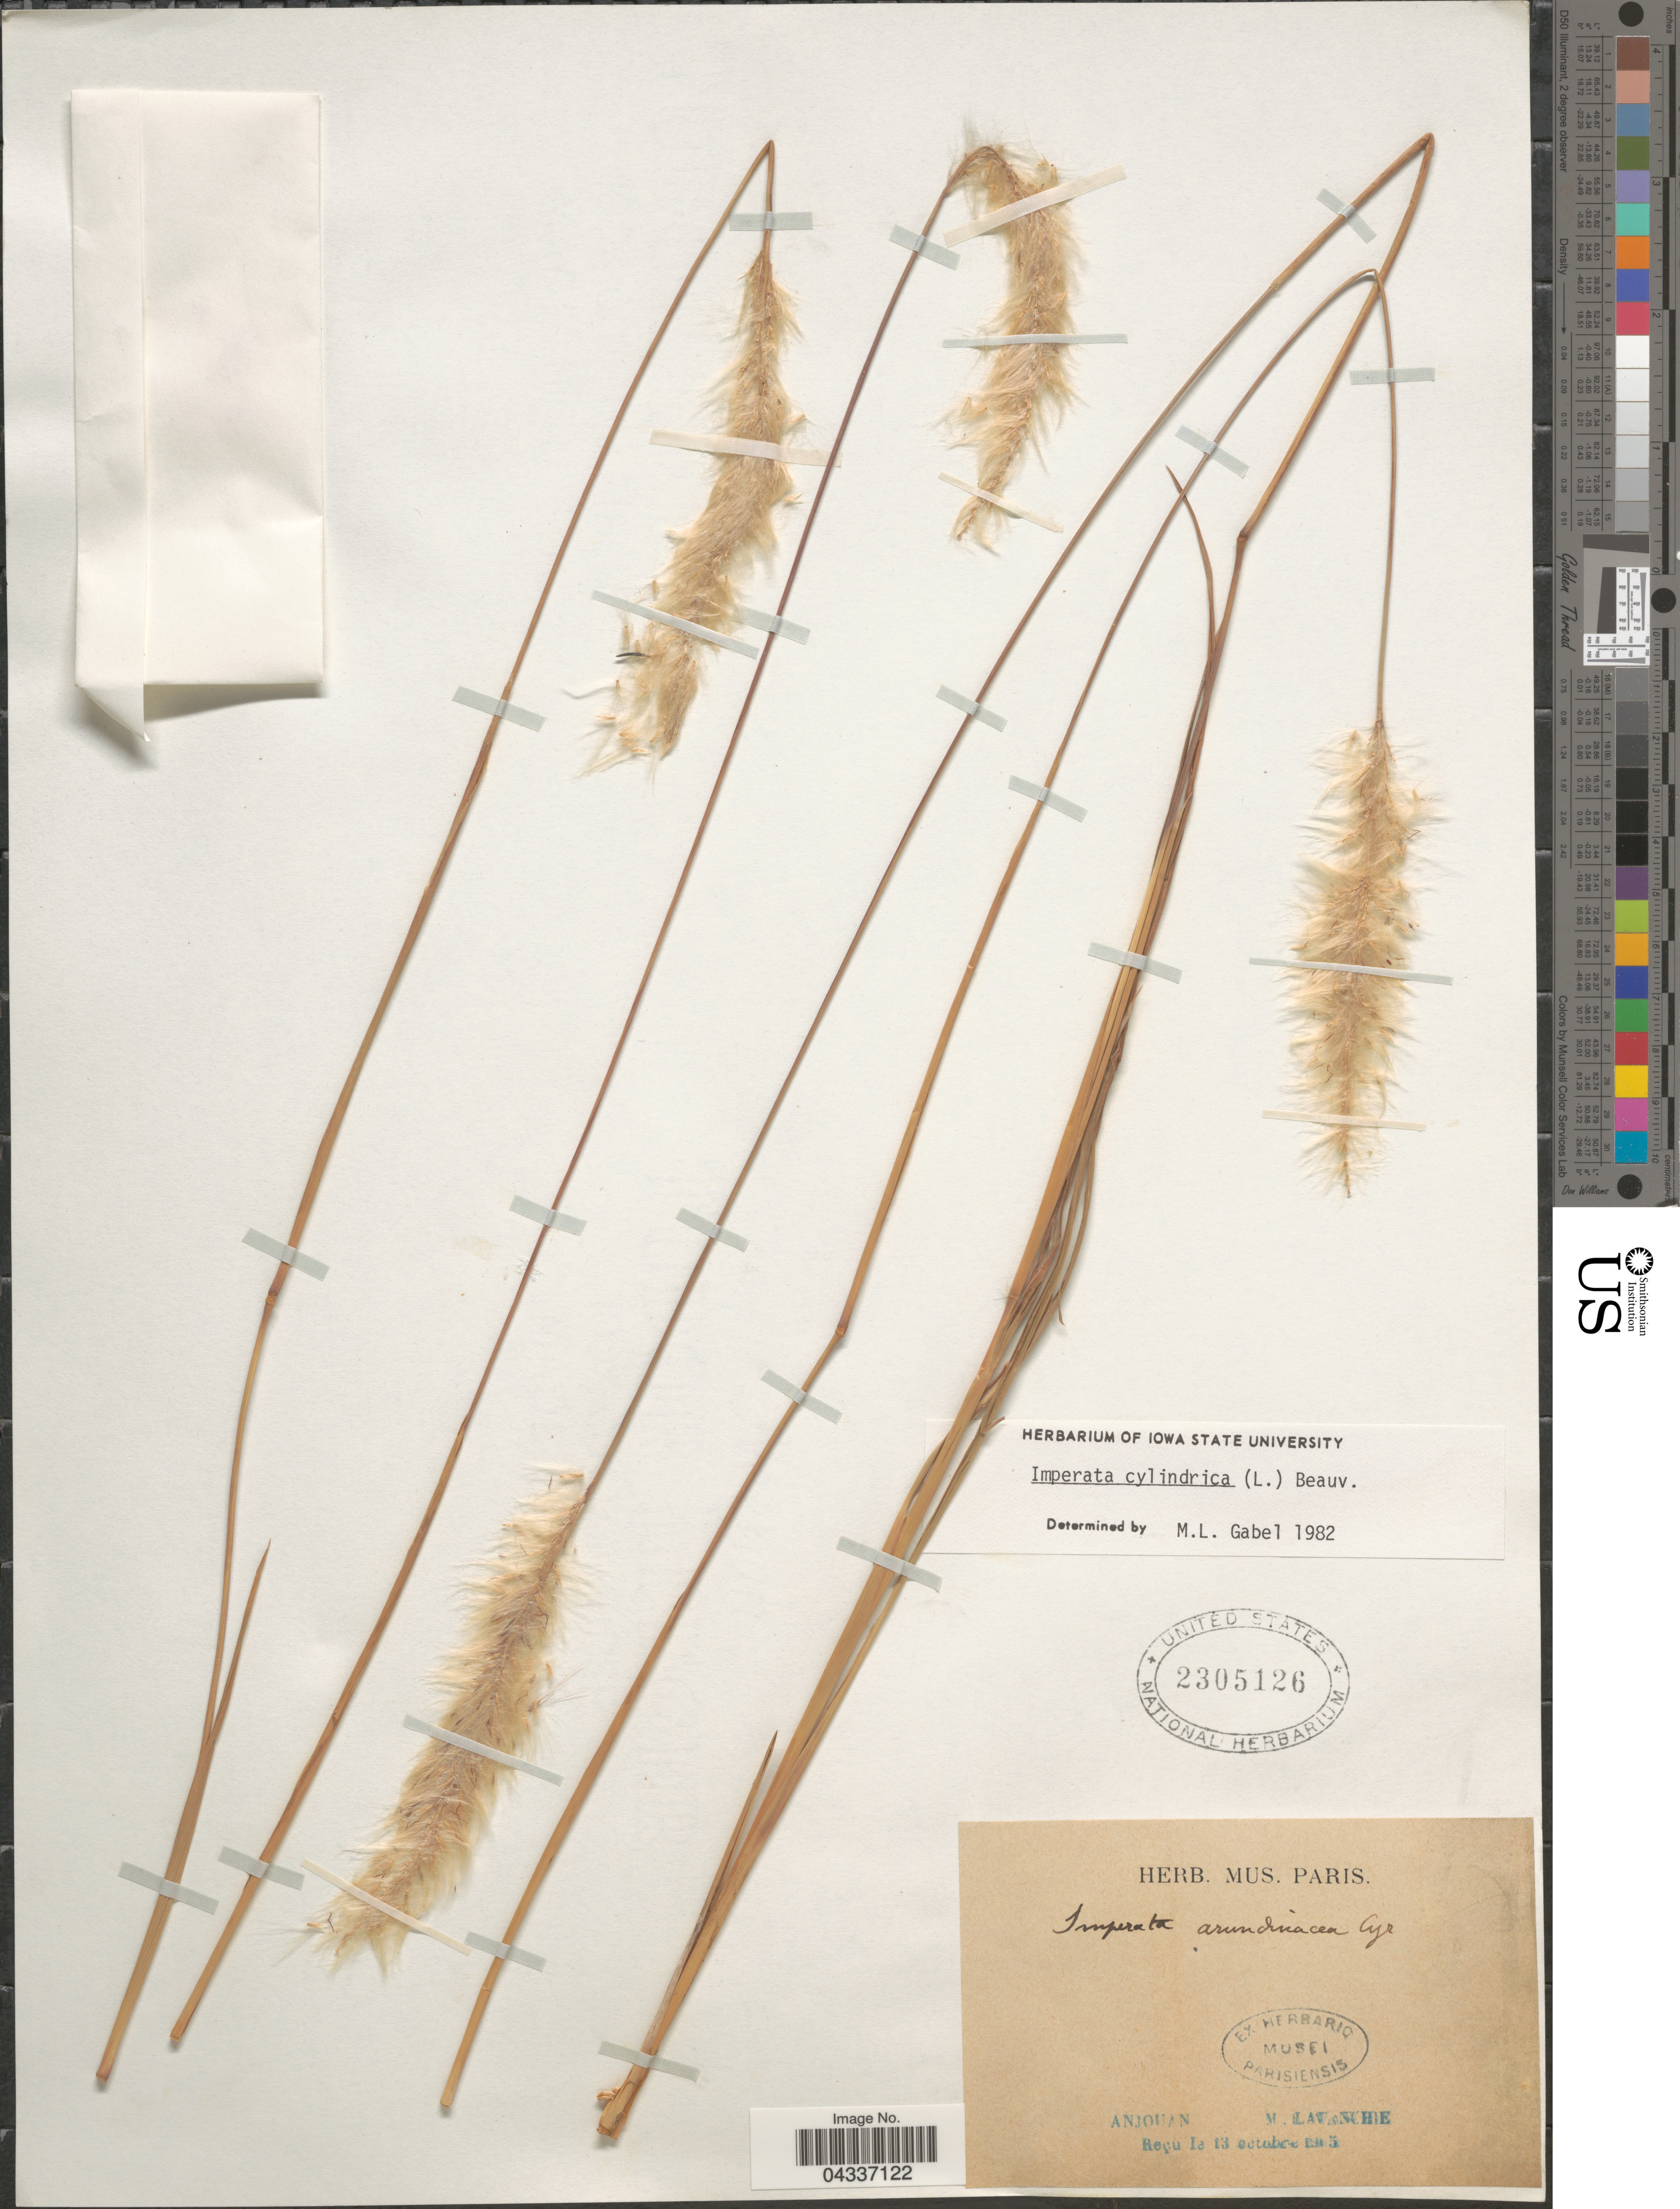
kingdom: Plantae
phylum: Tracheophyta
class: Liliopsida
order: Poales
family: Poaceae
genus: Imperata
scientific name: Imperata cylindrica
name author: (L.) P. Beauv.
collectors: M. Lawanchie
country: Comoros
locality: Anjouan.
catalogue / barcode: US 2305126